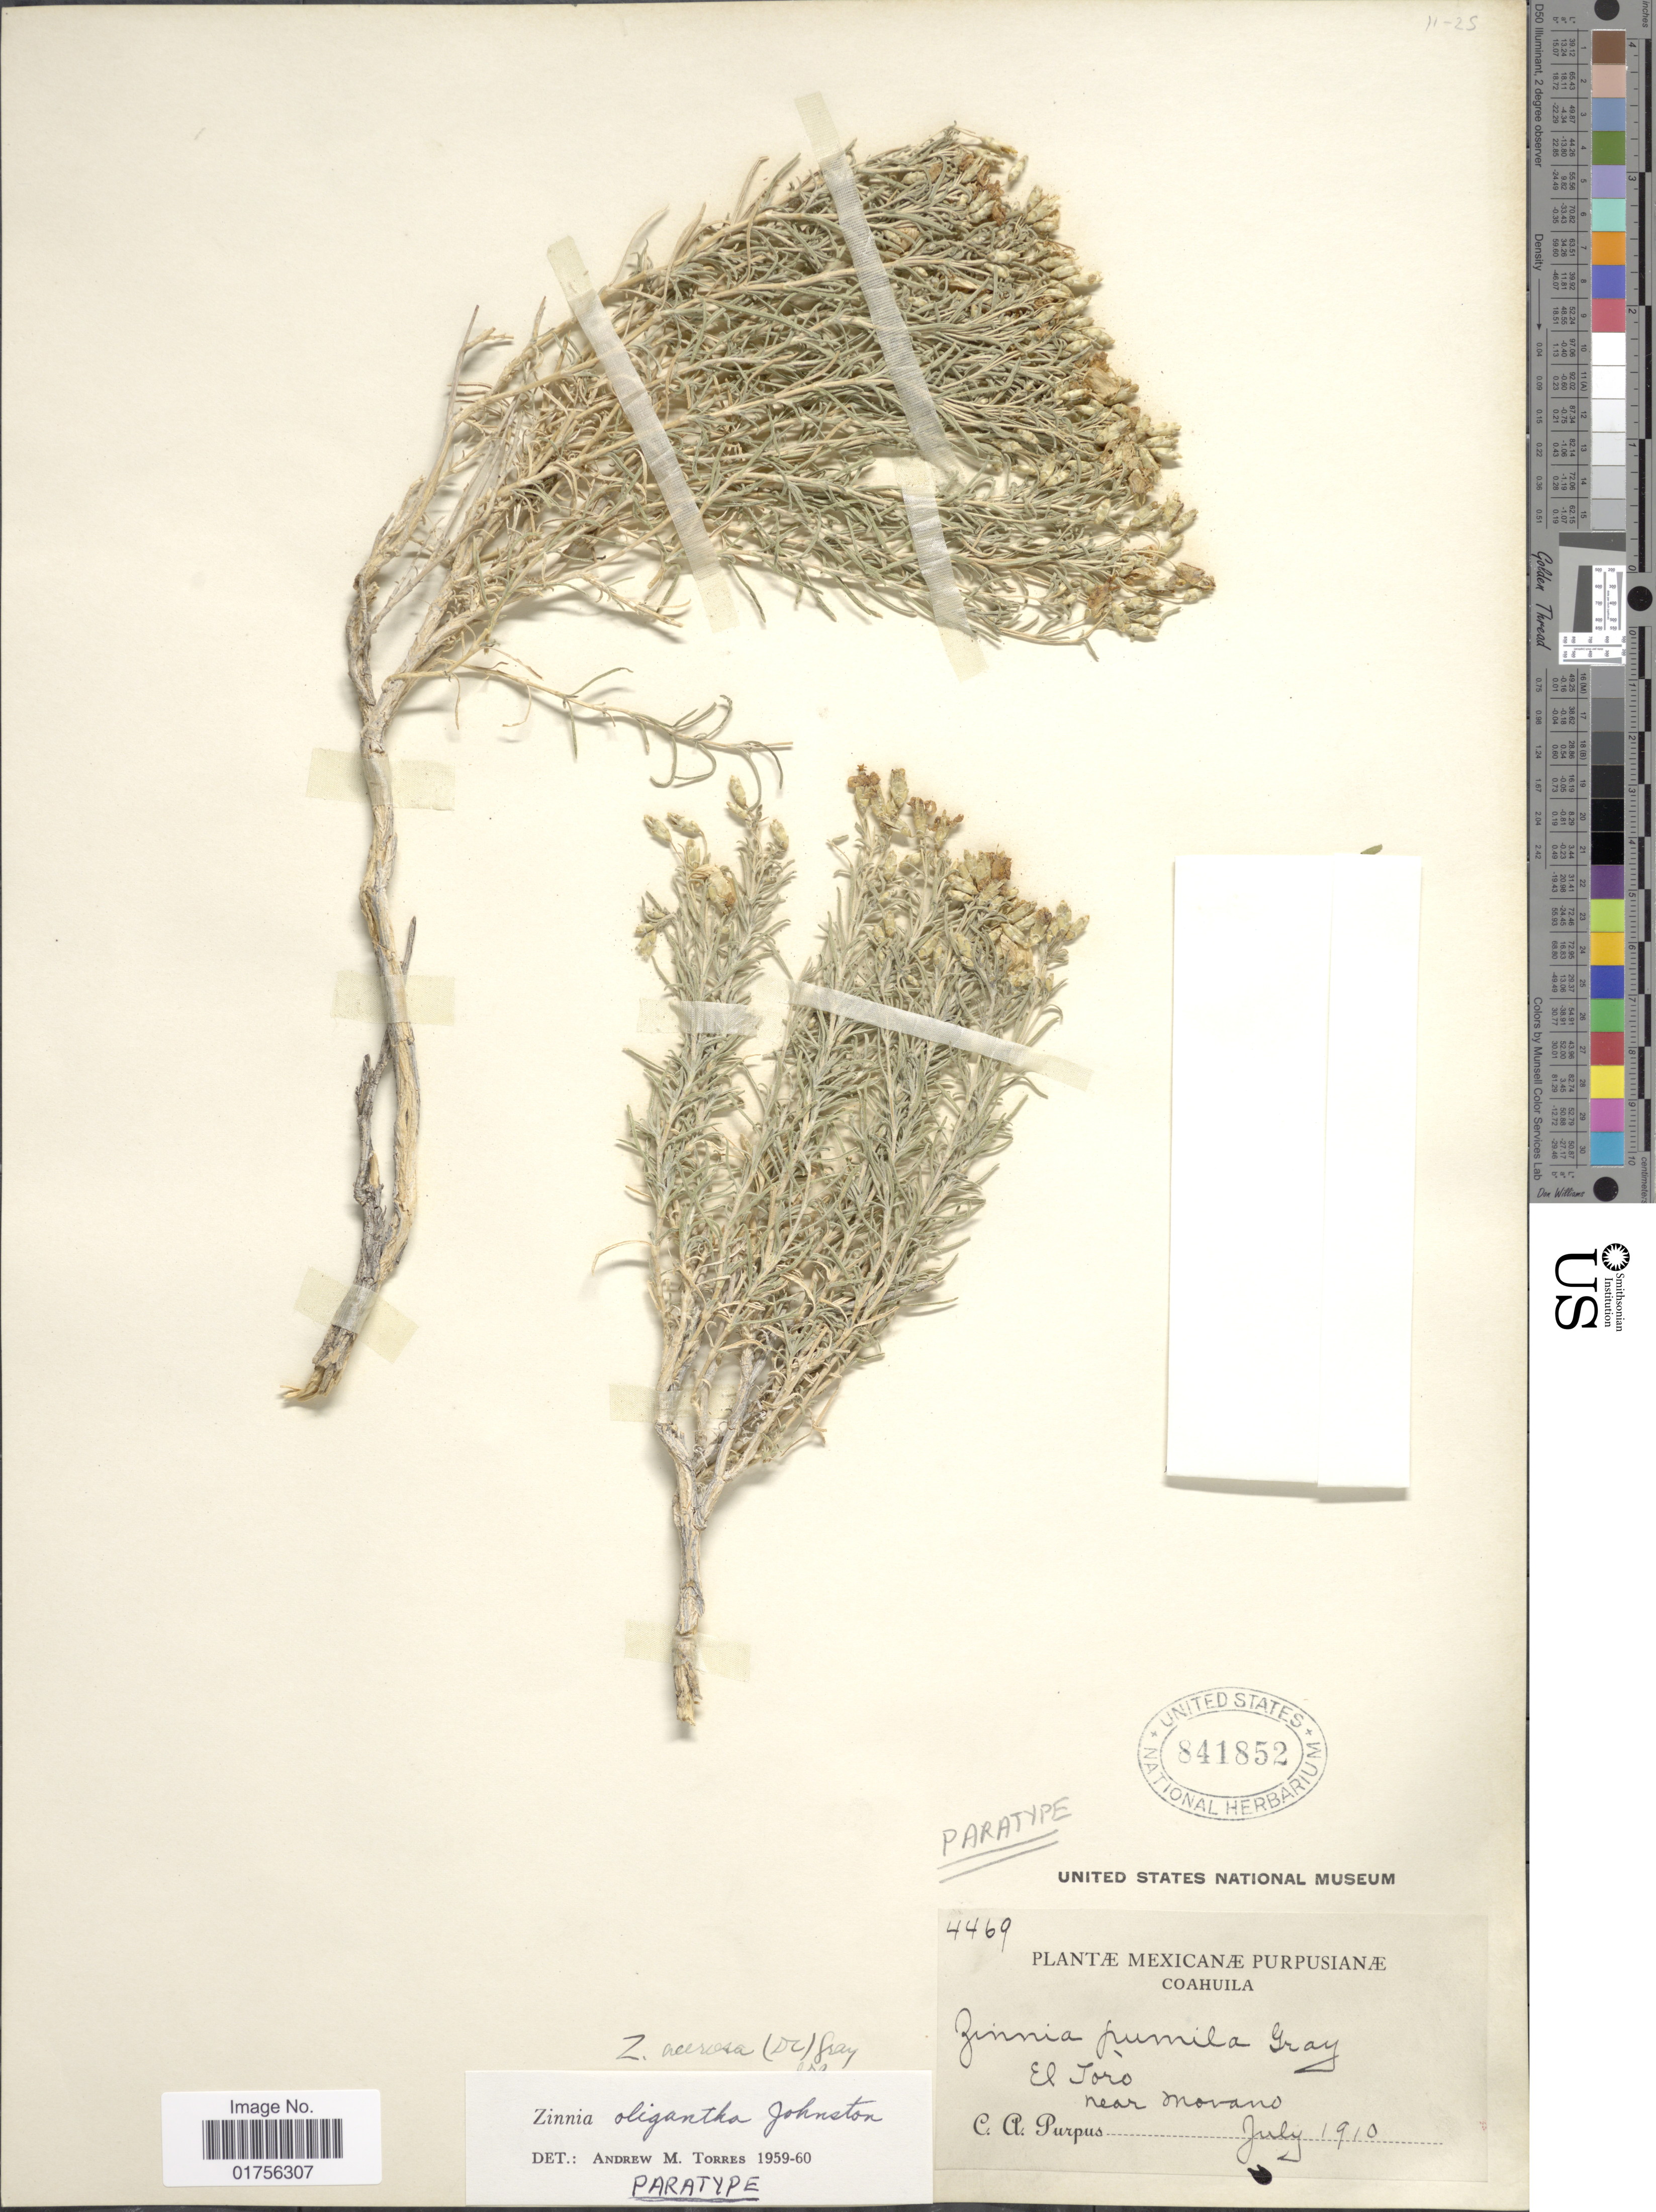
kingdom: Plantae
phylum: Tracheophyta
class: Magnoliopsida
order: Asterales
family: Asteraceae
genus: Zinnia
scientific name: Zinnia oligantha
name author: I.M. Johnst.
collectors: C. A. Purpus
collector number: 4469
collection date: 1910-07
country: Mexico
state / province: Coahuila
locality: El Toro, near Movano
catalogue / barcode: US 841852